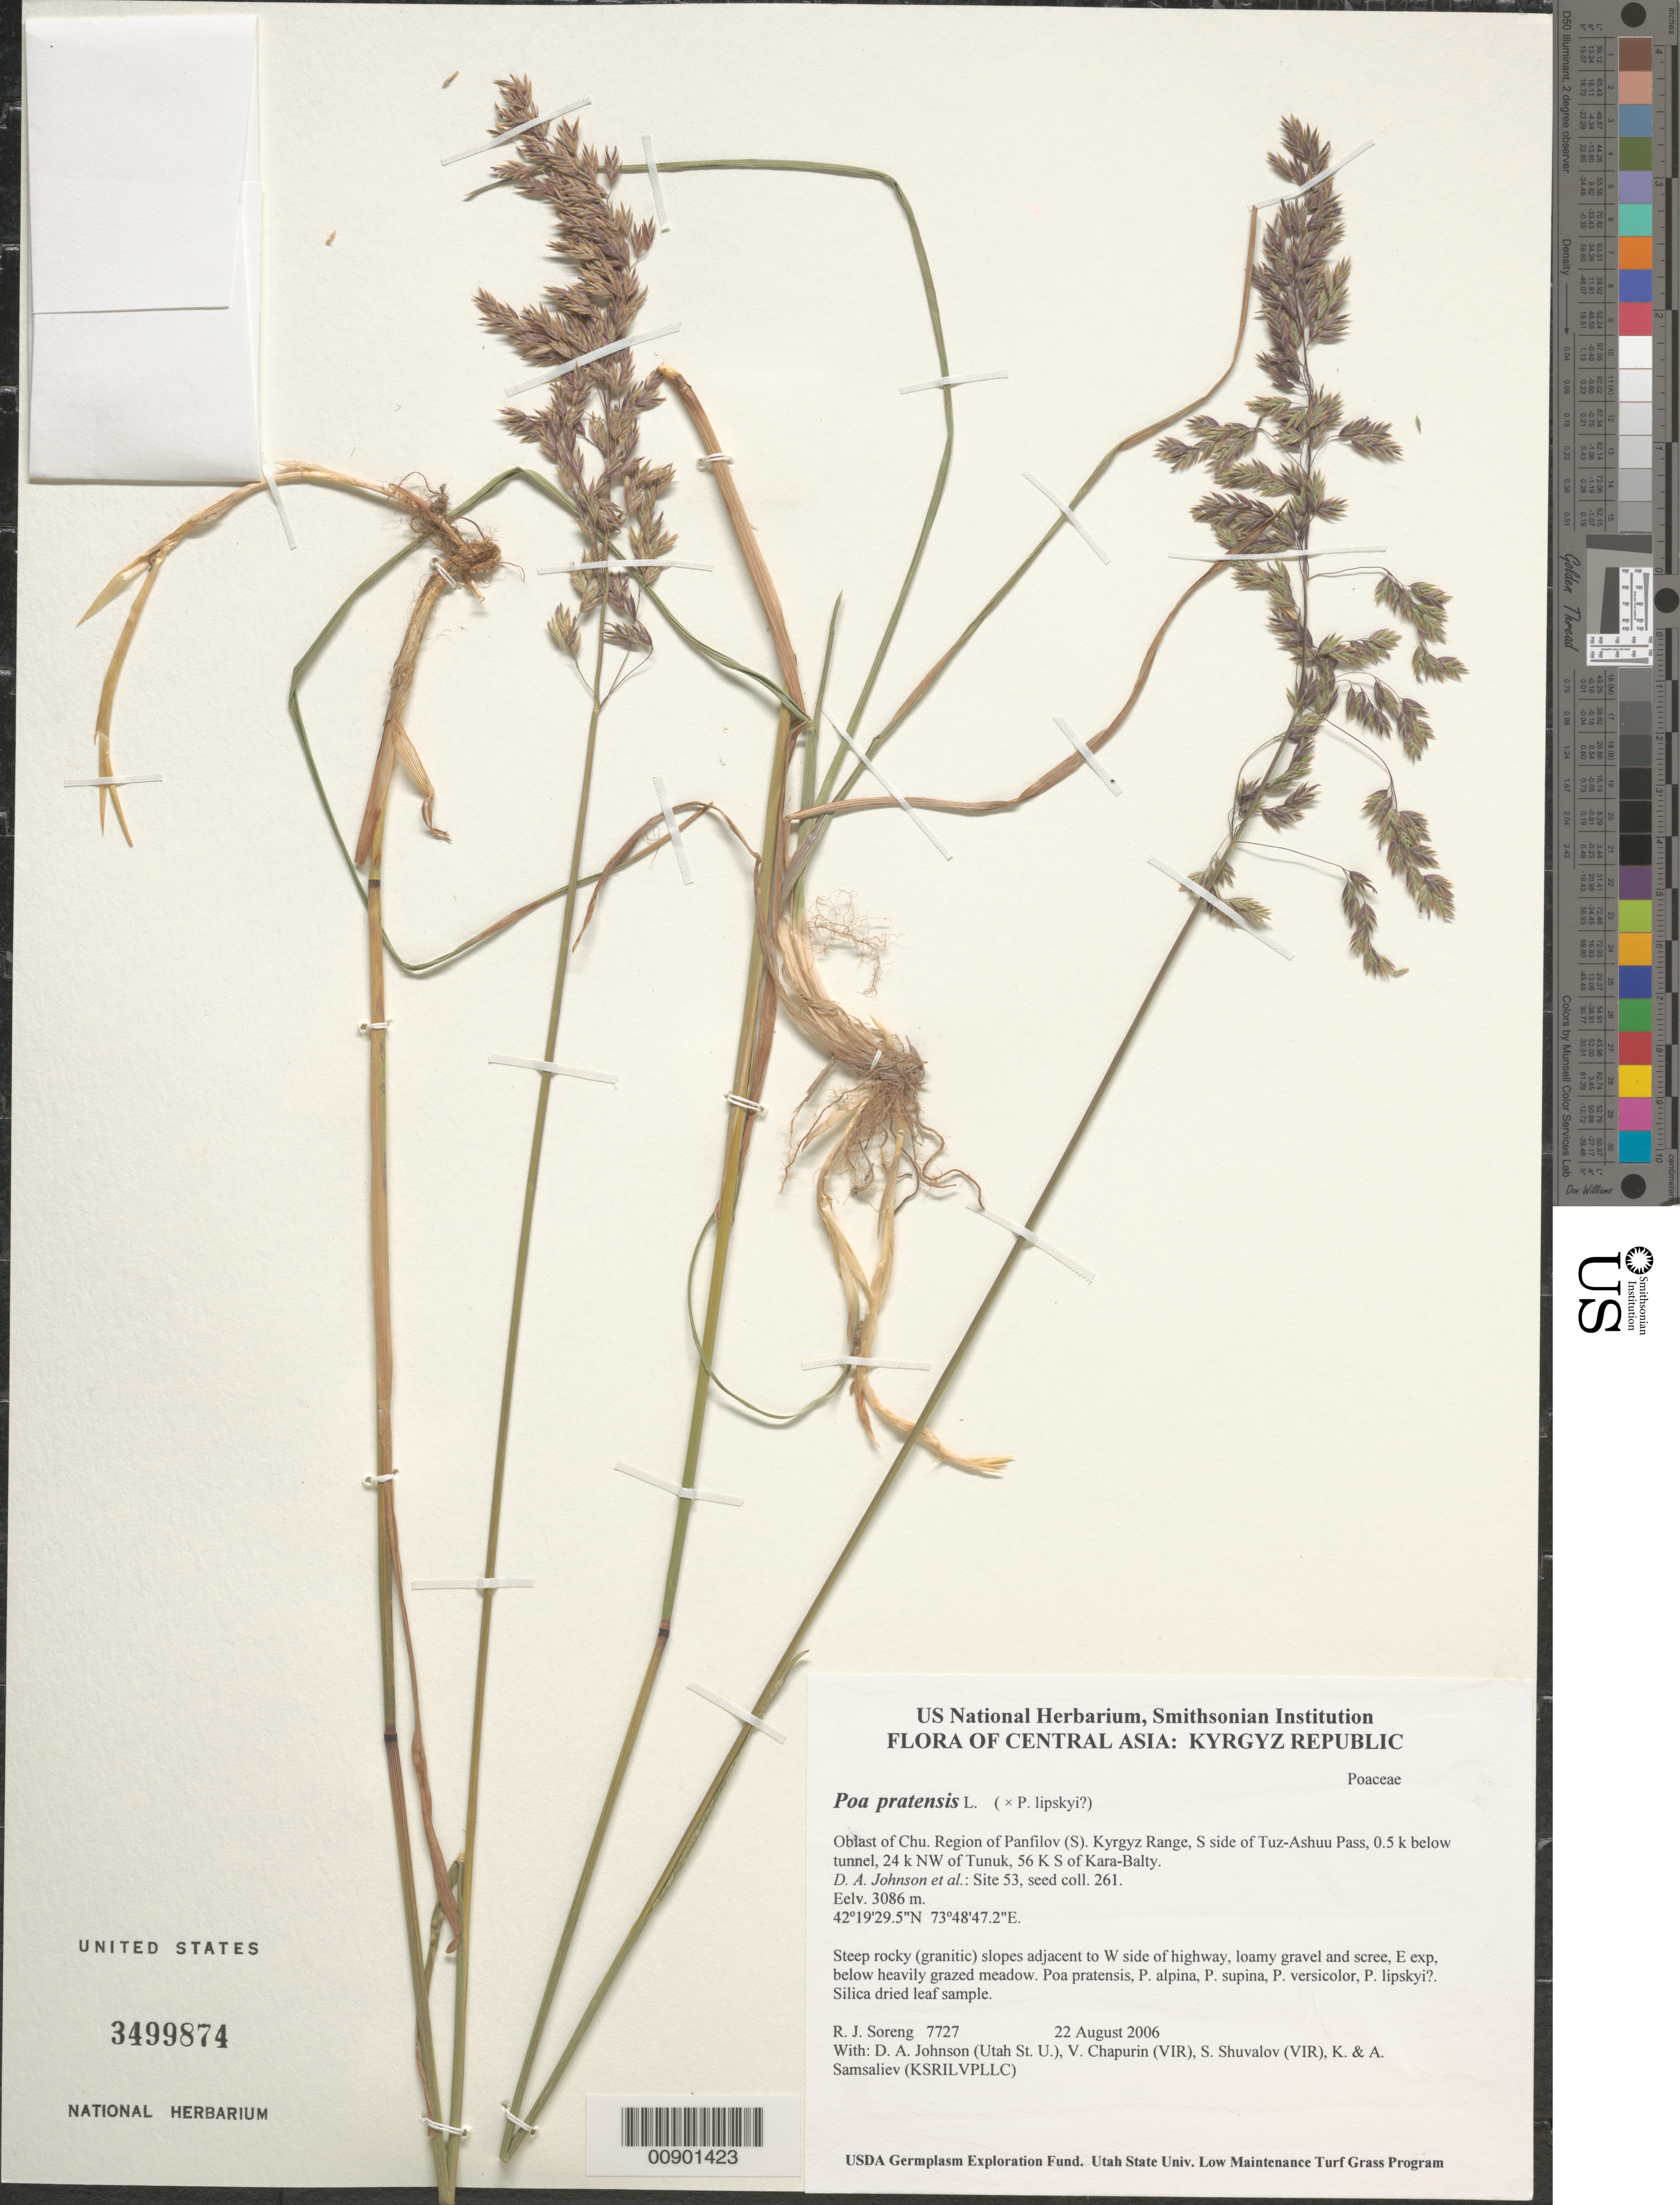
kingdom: Plantae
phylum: Tracheophyta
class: Liliopsida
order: Poales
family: Poaceae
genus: Poa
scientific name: Poa pratensis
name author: L.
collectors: R. J. Soreng, D. Johnson, S. Shuvalov, V. Chapurin, K. Samsaliev & A. Samsaliev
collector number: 7727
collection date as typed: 22 Aug 2006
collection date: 2006-08-22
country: Kyrgyzstan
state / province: Chu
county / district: Panfilov (S)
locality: Kyrgyz Range, S side of Tuz-Ashuu Pass, 0.5 km below tunnel, 24 km NW of Tunuk, 56 km S of Kara-Balty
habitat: Steep rocky (granitic) slopes adjacent to W side of highway, loamy gravel and scree, E exp, below heavily grazed meadow.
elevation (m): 3086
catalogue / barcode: US 3499874